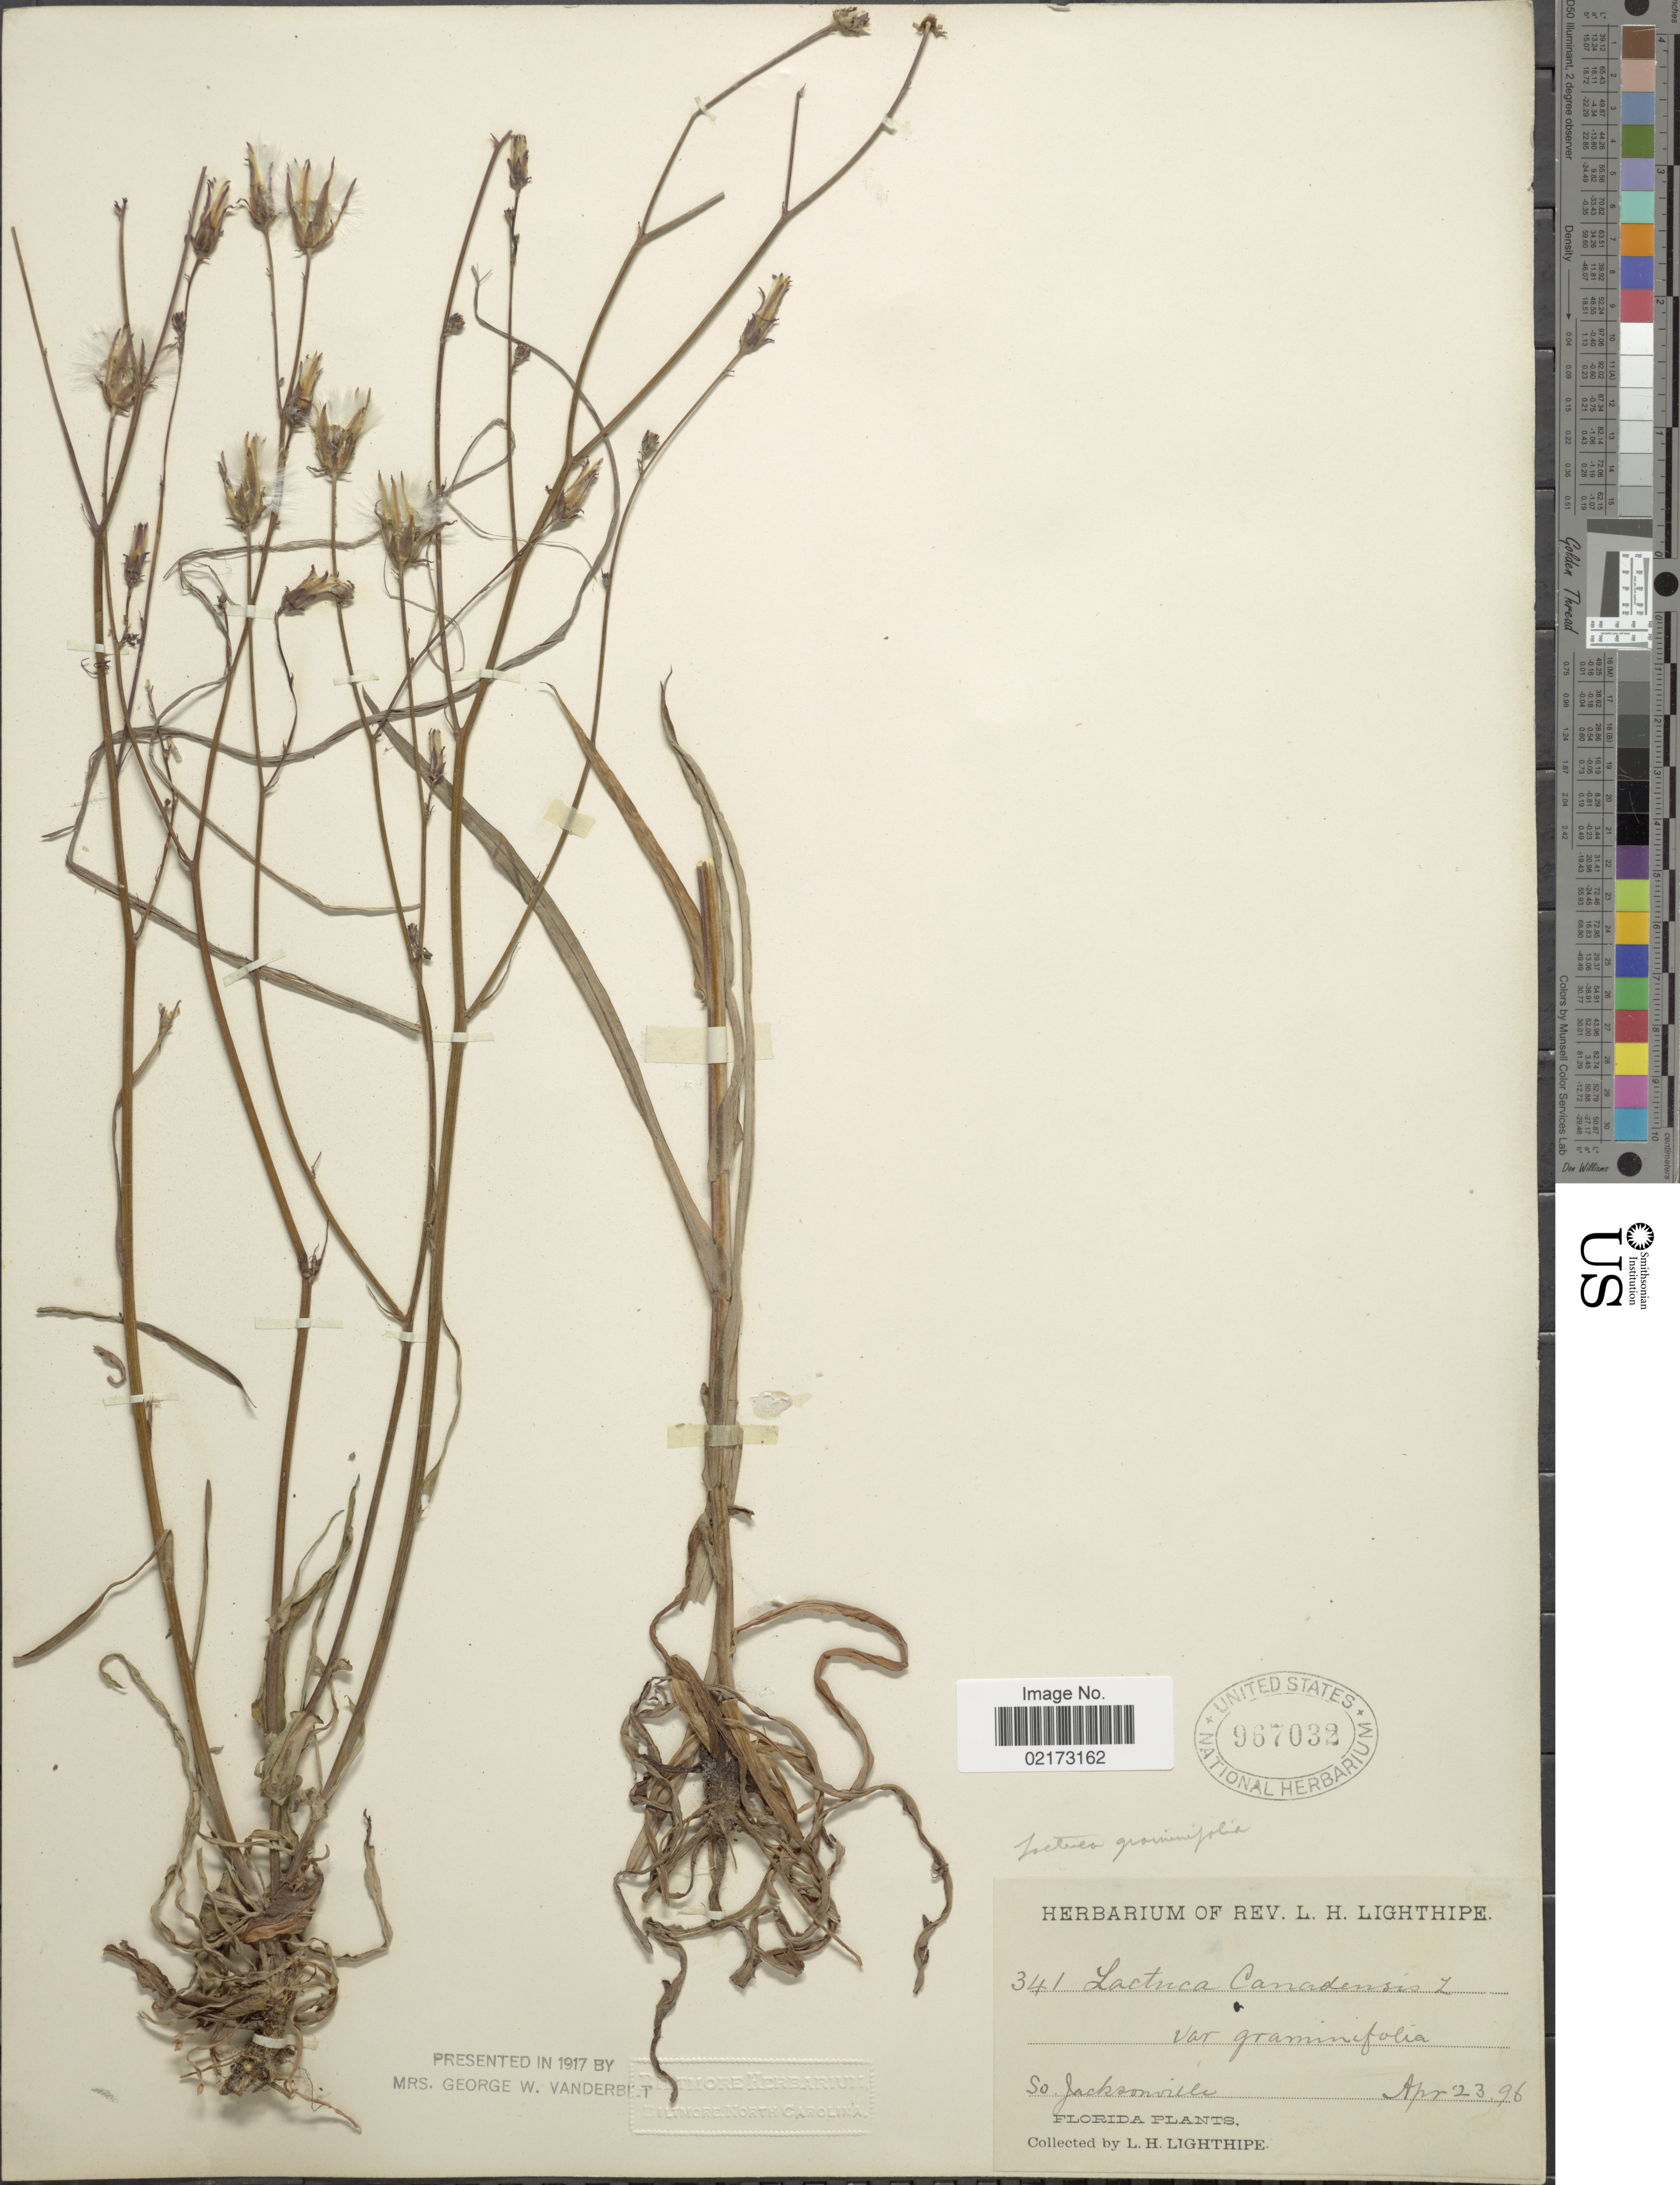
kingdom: Plantae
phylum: Tracheophyta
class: Magnoliopsida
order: Asterales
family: Asteraceae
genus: Lactuca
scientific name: Lactuca graminifolia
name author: Michx.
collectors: Rev. L. H. Lighthipe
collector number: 341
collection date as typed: Transcribed d/m/y: 23/4/96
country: United States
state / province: Florida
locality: So. Jacksonville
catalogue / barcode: US 967032